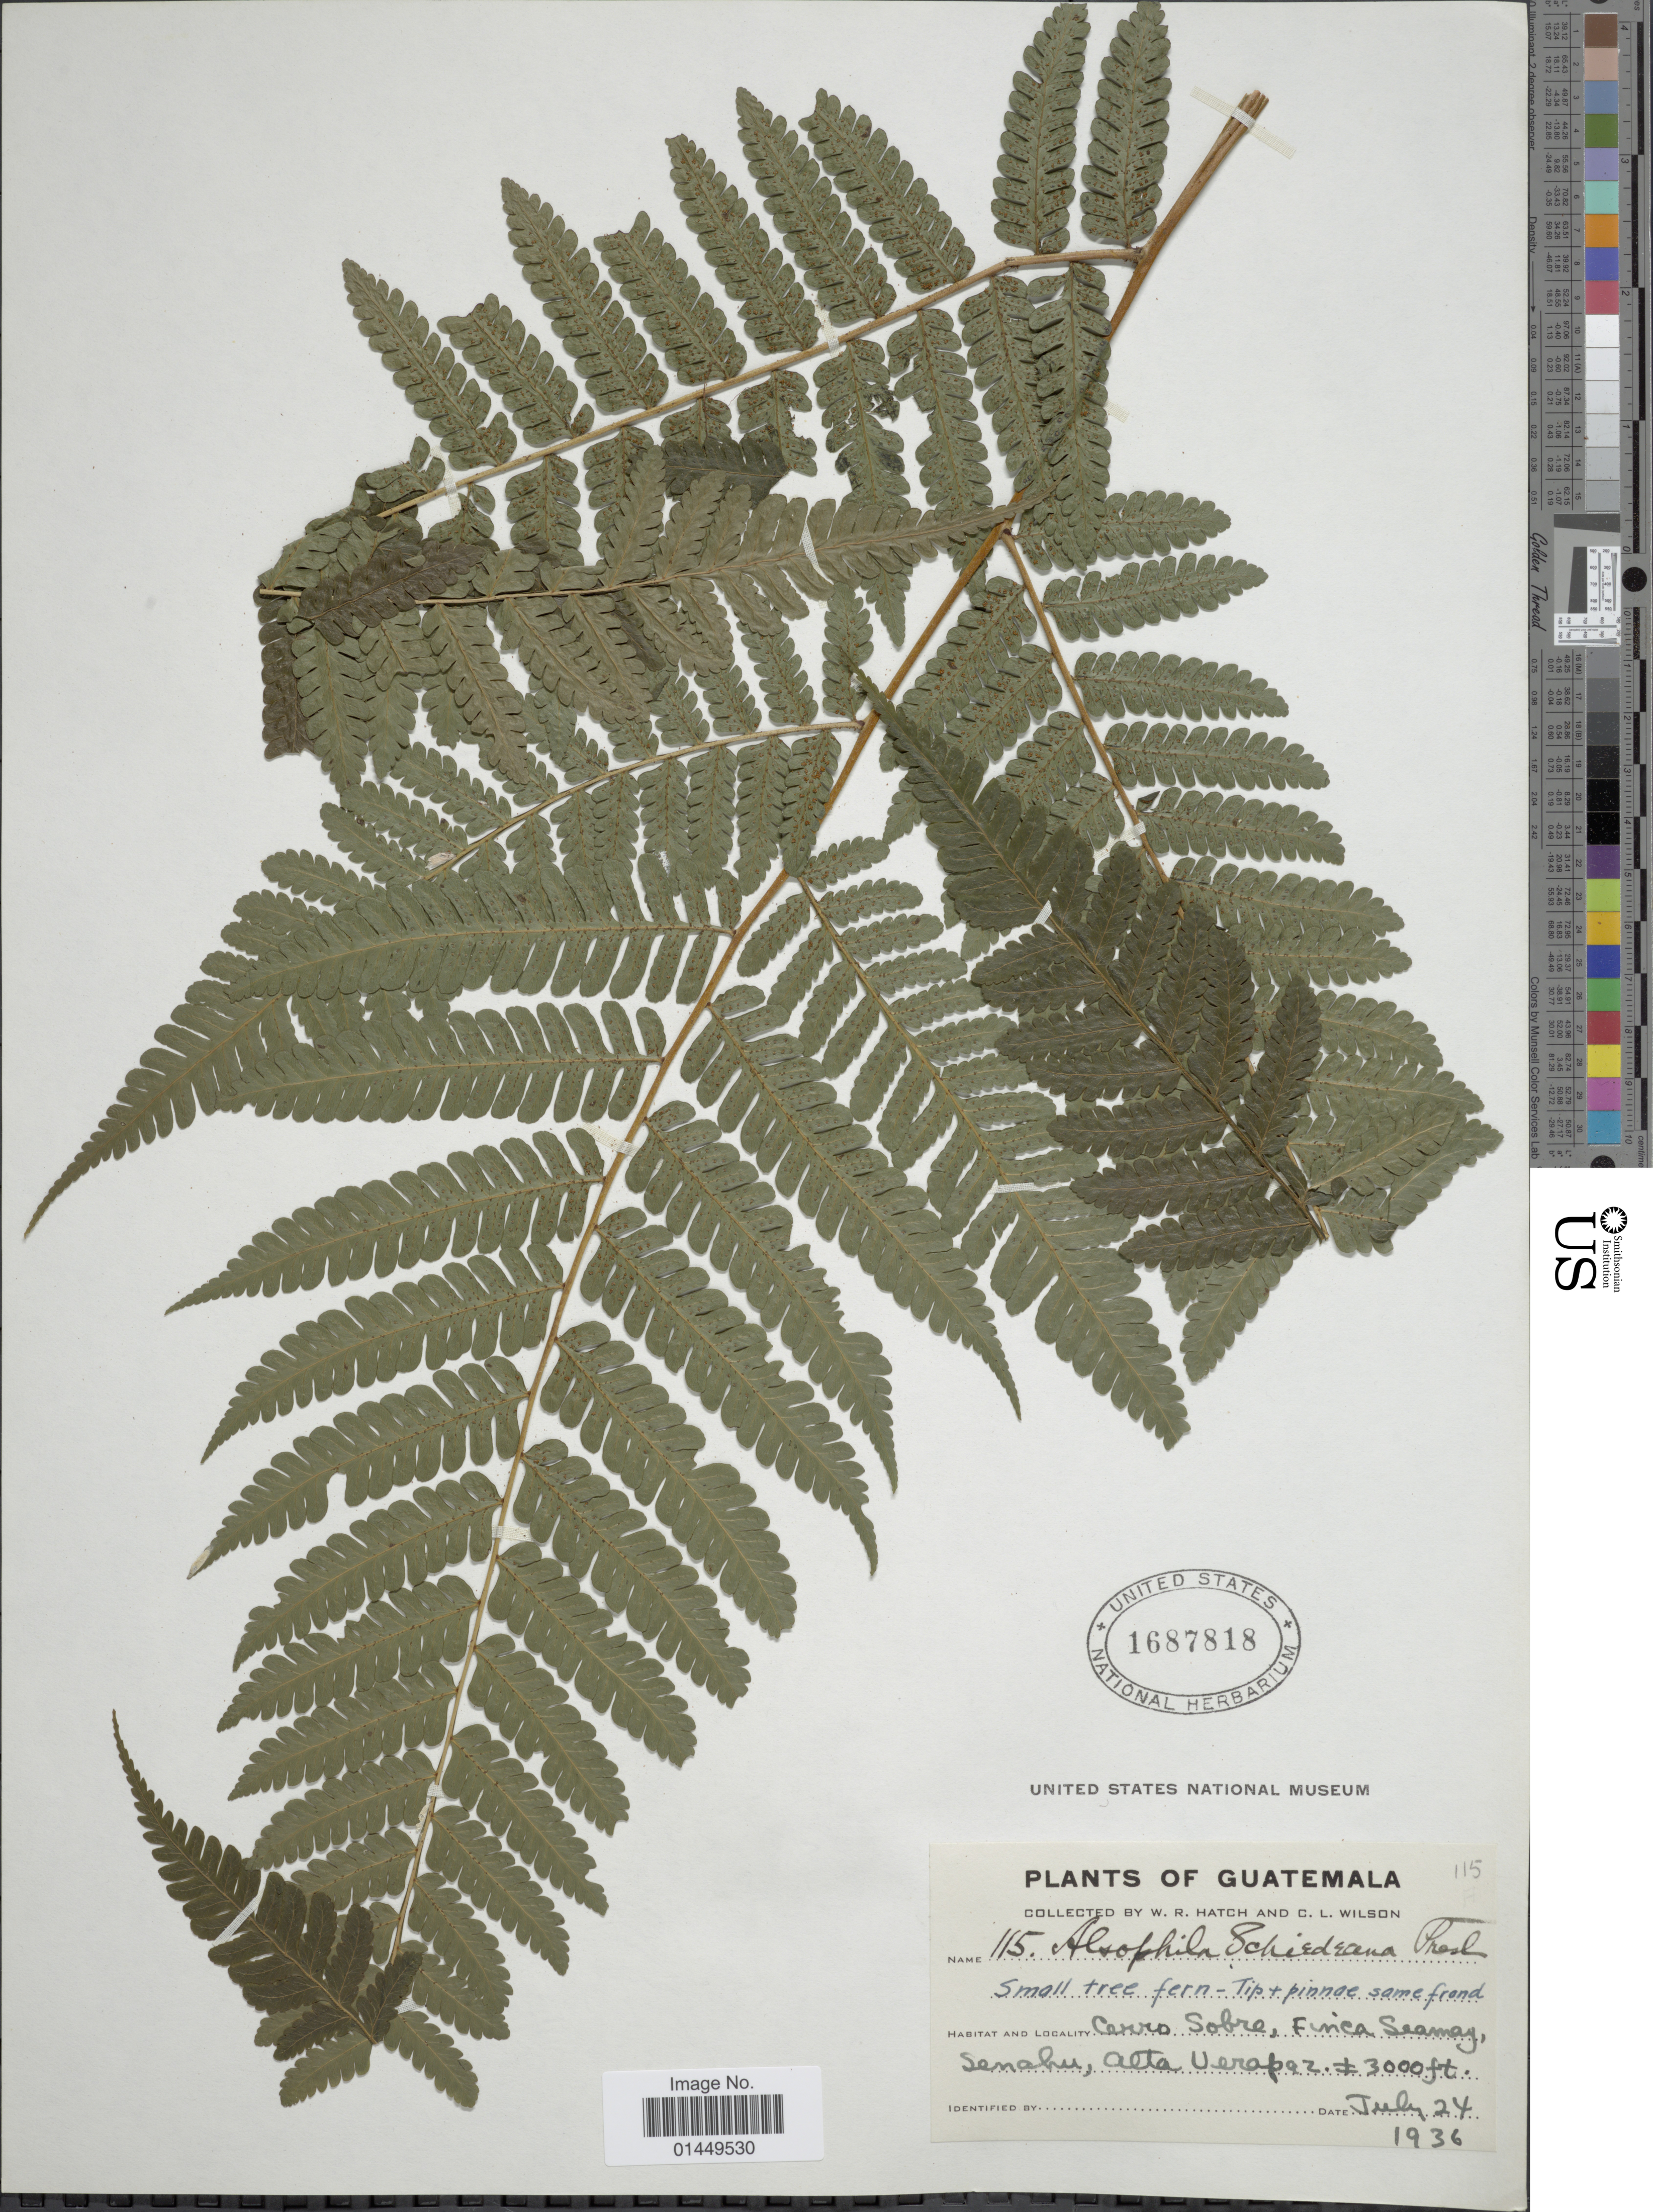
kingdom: Plantae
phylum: Tracheophyta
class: Polypodiopsida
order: Cyatheales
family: Cyatheaceae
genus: Cyathea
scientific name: Cyathea schiedeana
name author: (C. Presl) Domin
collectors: W. Hatch & C. L. Wilson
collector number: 115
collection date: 1936-07-02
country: Guatemala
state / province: Alta Verapaz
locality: Cerro Sobre, Finca Seamay, Senahu, Alta Verapaz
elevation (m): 914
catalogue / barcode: US 1687818